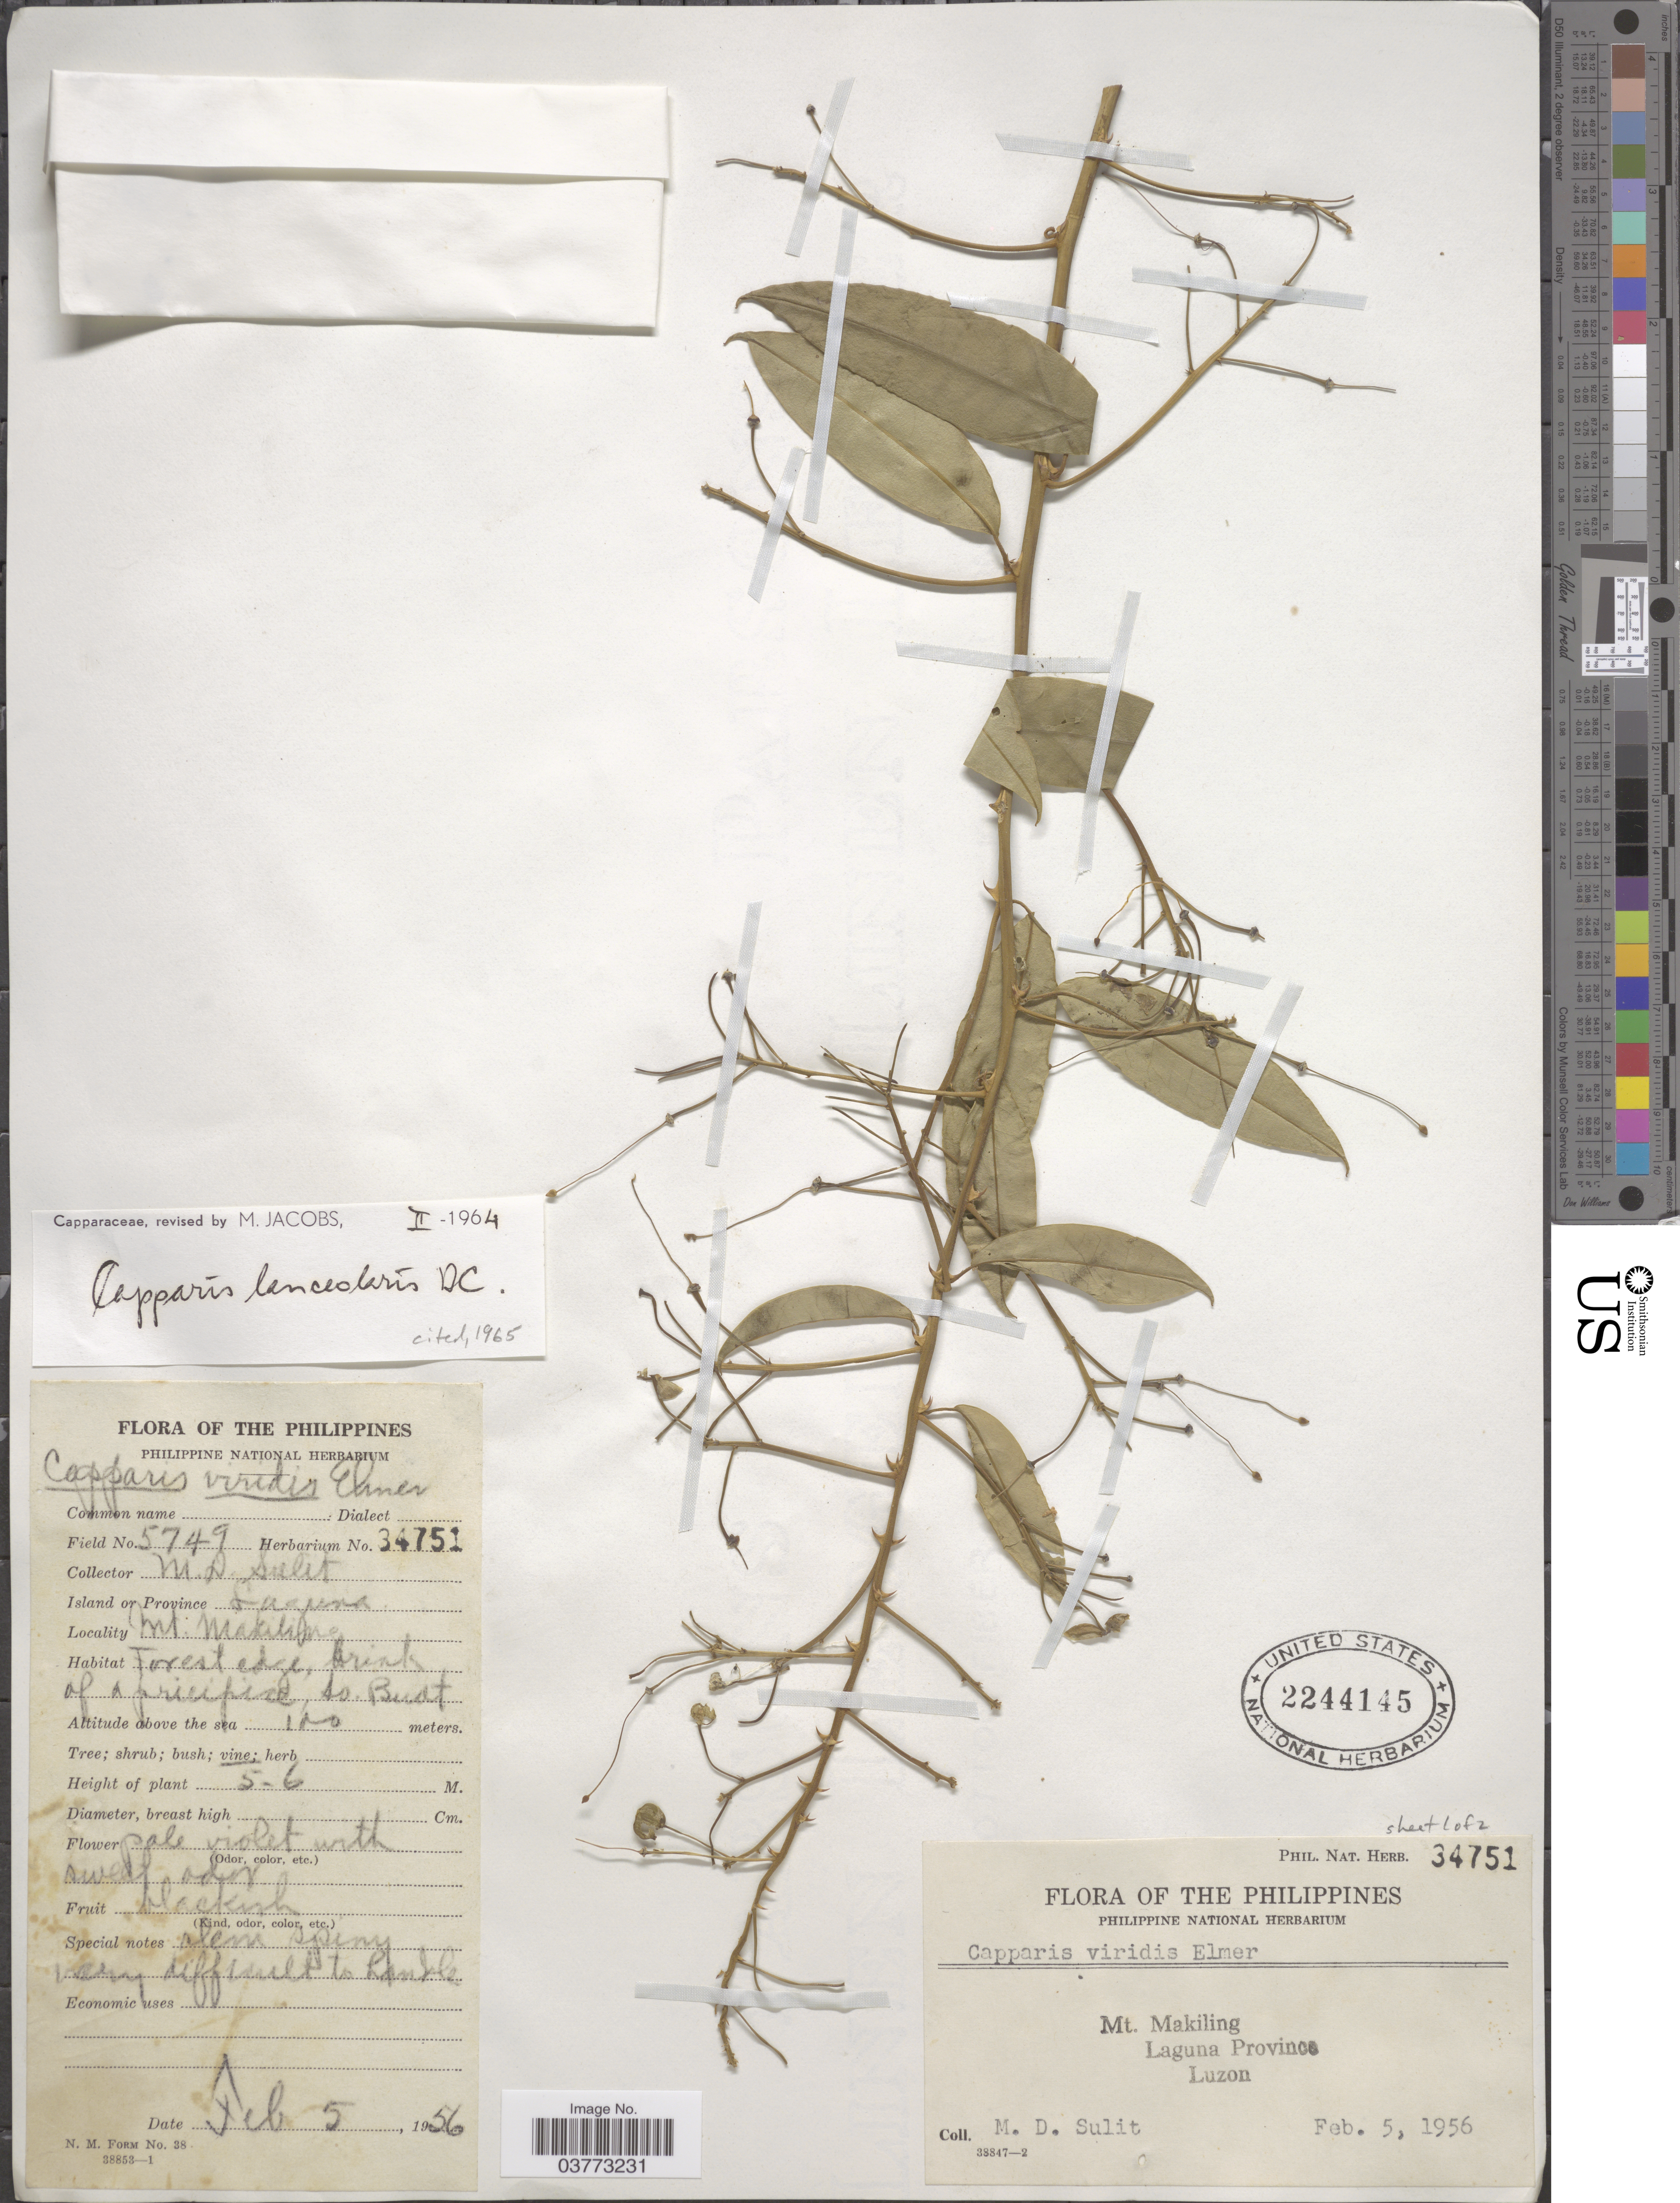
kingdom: Plantae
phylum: Tracheophyta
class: Magnoliopsida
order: Brassicales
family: Capparaceae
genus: Capparis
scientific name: Capparis lanceolaris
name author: DC.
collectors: M. Sulit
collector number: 34751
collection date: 1956-02-05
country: Philippines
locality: The Philippines. Mt. Makiling. Laguna Province. Luzon.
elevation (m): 100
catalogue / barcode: US 2244145